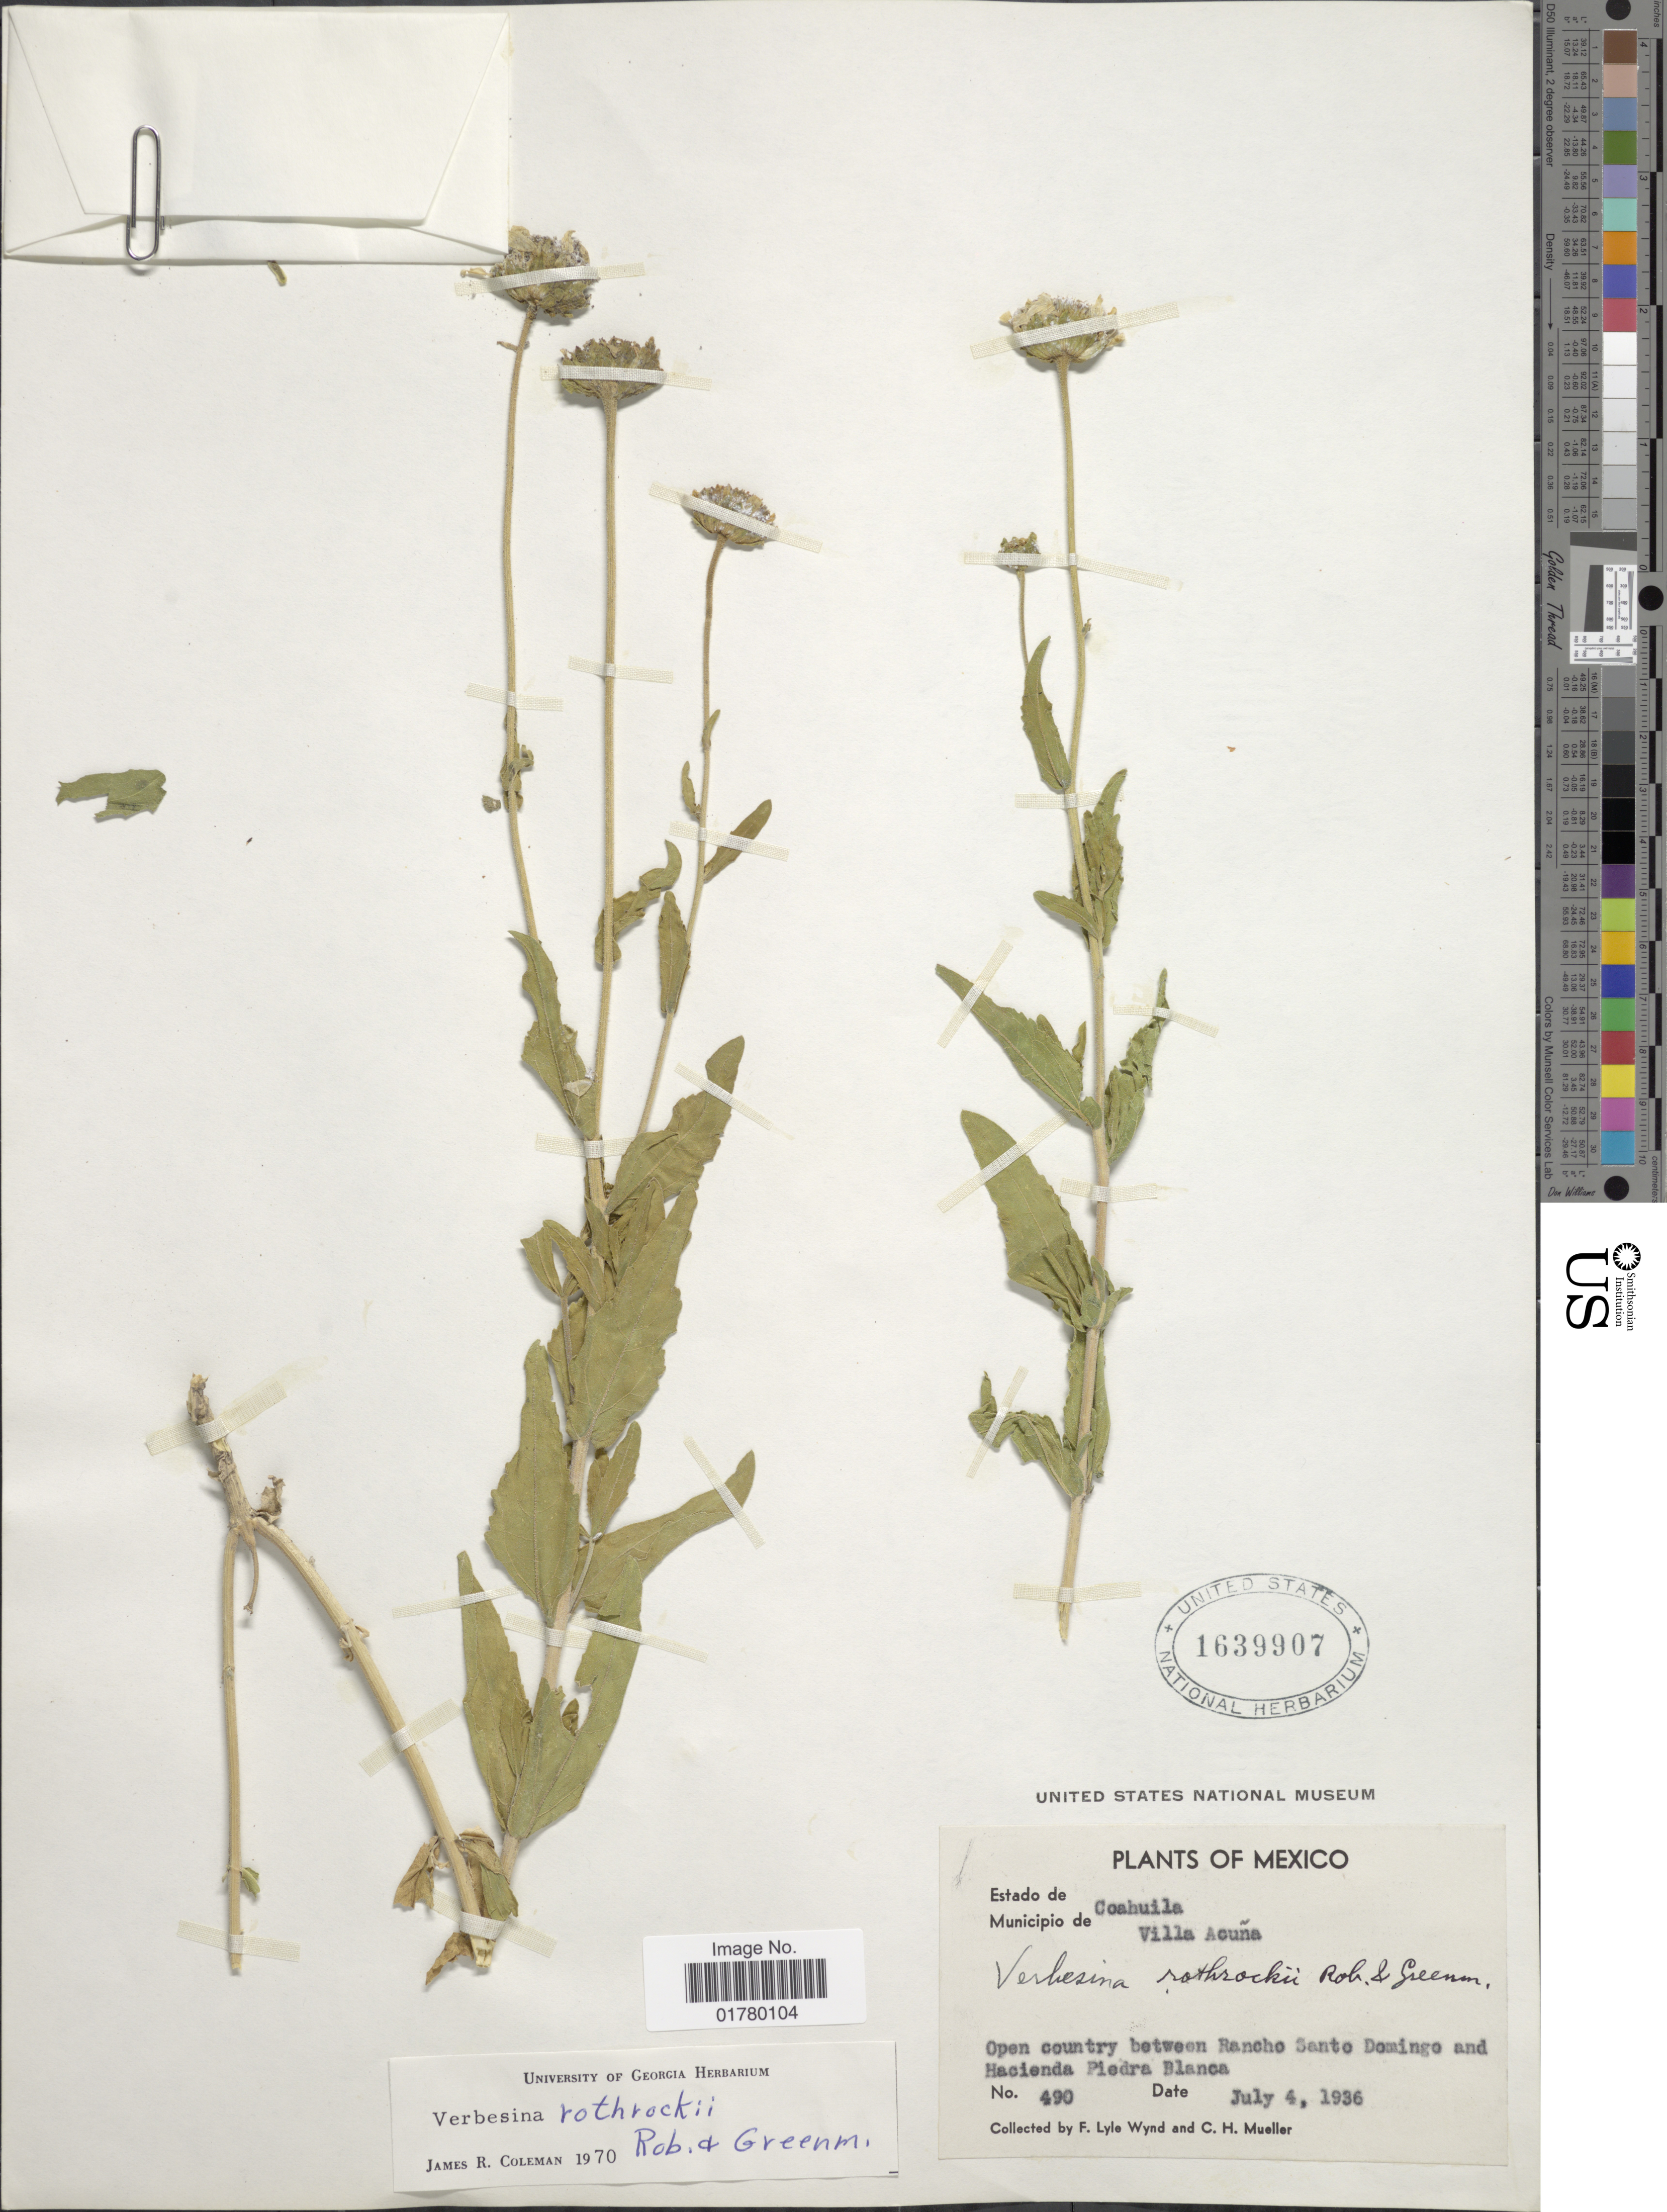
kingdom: Plantae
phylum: Tracheophyta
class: Magnoliopsida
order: Asterales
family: Asteraceae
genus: Verbesina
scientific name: Verbesina rothrockii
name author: B.L. Rob. & Greenm.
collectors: F. L. Wynd & C. H. Mueller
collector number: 490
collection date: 1936-07-04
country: Mexico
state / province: Coahuila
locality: Municipio de Villa Acuña, Open country between Rancho Santo Domingo and Hacienda Piedra Blanca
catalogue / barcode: US 1639907